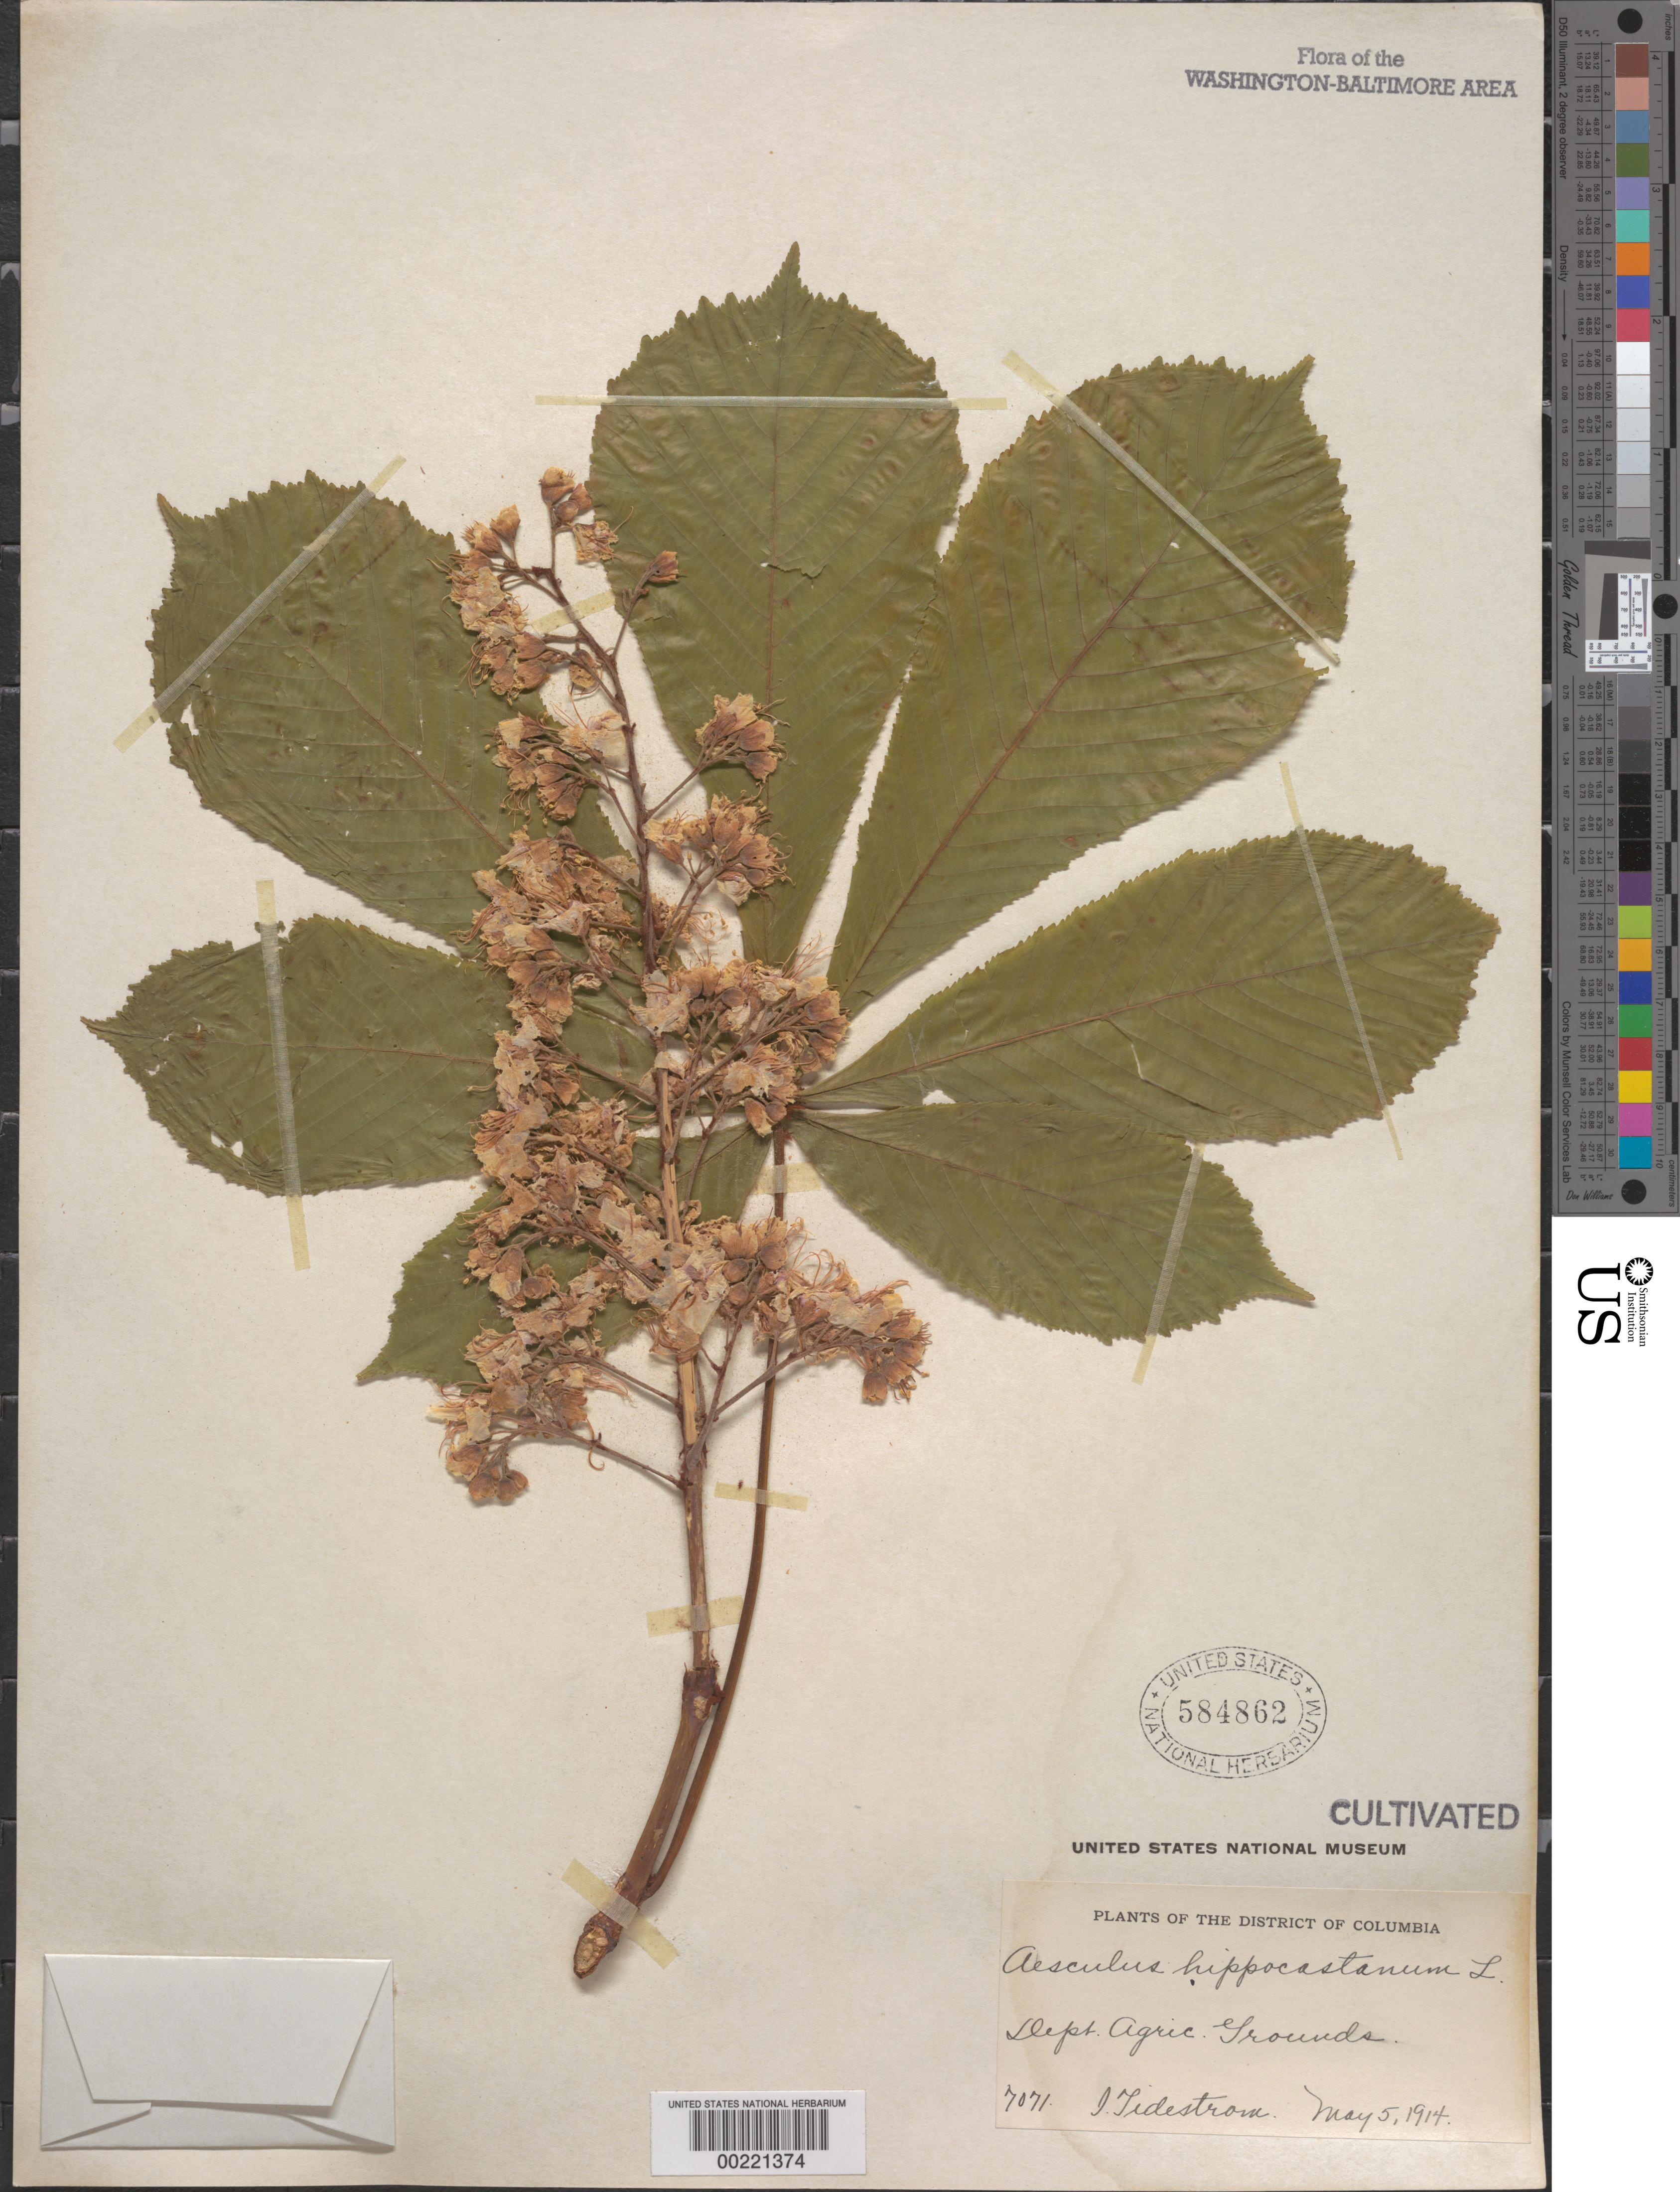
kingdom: Plantae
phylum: Tracheophyta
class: Magnoliopsida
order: Sapindales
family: Sapindaceae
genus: Aesculus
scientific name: Aesculus hippocastanum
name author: L.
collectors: I. F. Tidestrom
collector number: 7071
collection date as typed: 05 May 1914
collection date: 1914-05-05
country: United States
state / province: District of Columbia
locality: Department of Agriculture grounds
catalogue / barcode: US 584862